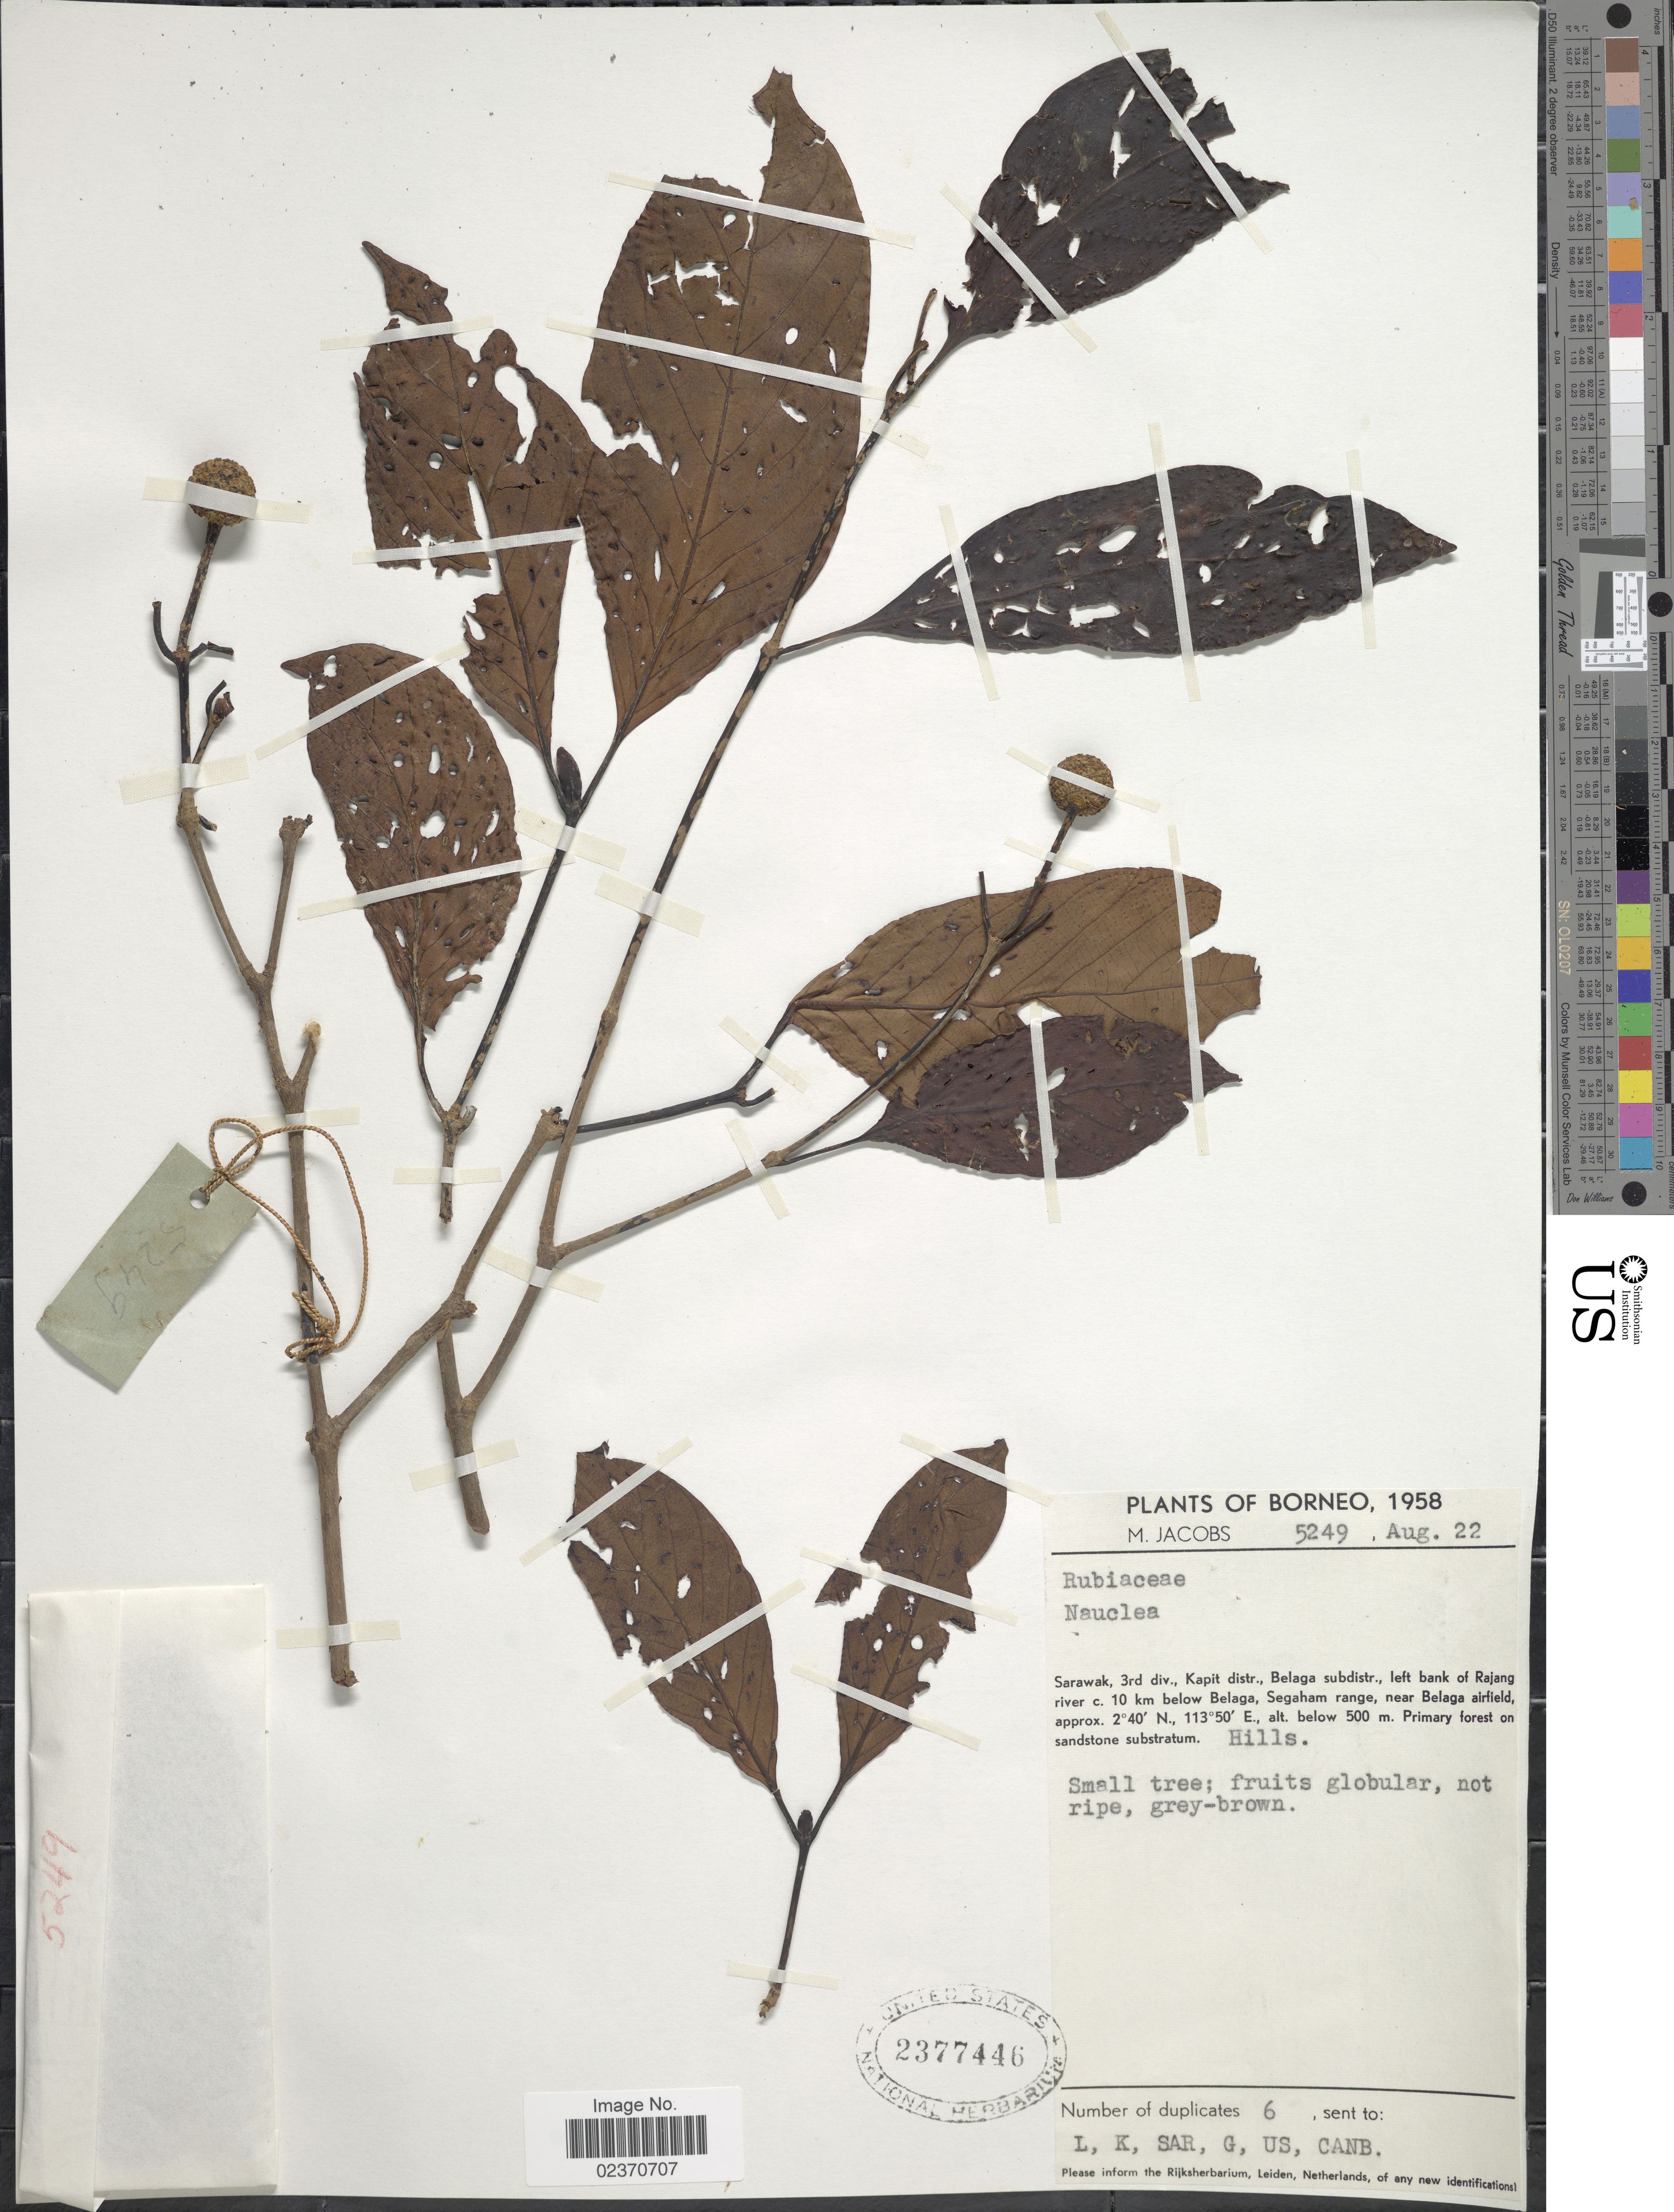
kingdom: Plantae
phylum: Tracheophyta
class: Magnoliopsida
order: Gentianales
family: Rubiaceae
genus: Nauclea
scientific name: Nauclea sp.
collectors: M. Jacobs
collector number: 5249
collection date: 1958-08-22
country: Malaysia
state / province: Sarawak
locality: Sarawak, 3rd div., Kapit distr., Belaga subdistr., left bank of Rajang river, 10 km below Belaga, Segaham range, near Belaga airfield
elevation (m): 500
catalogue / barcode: US 2377446